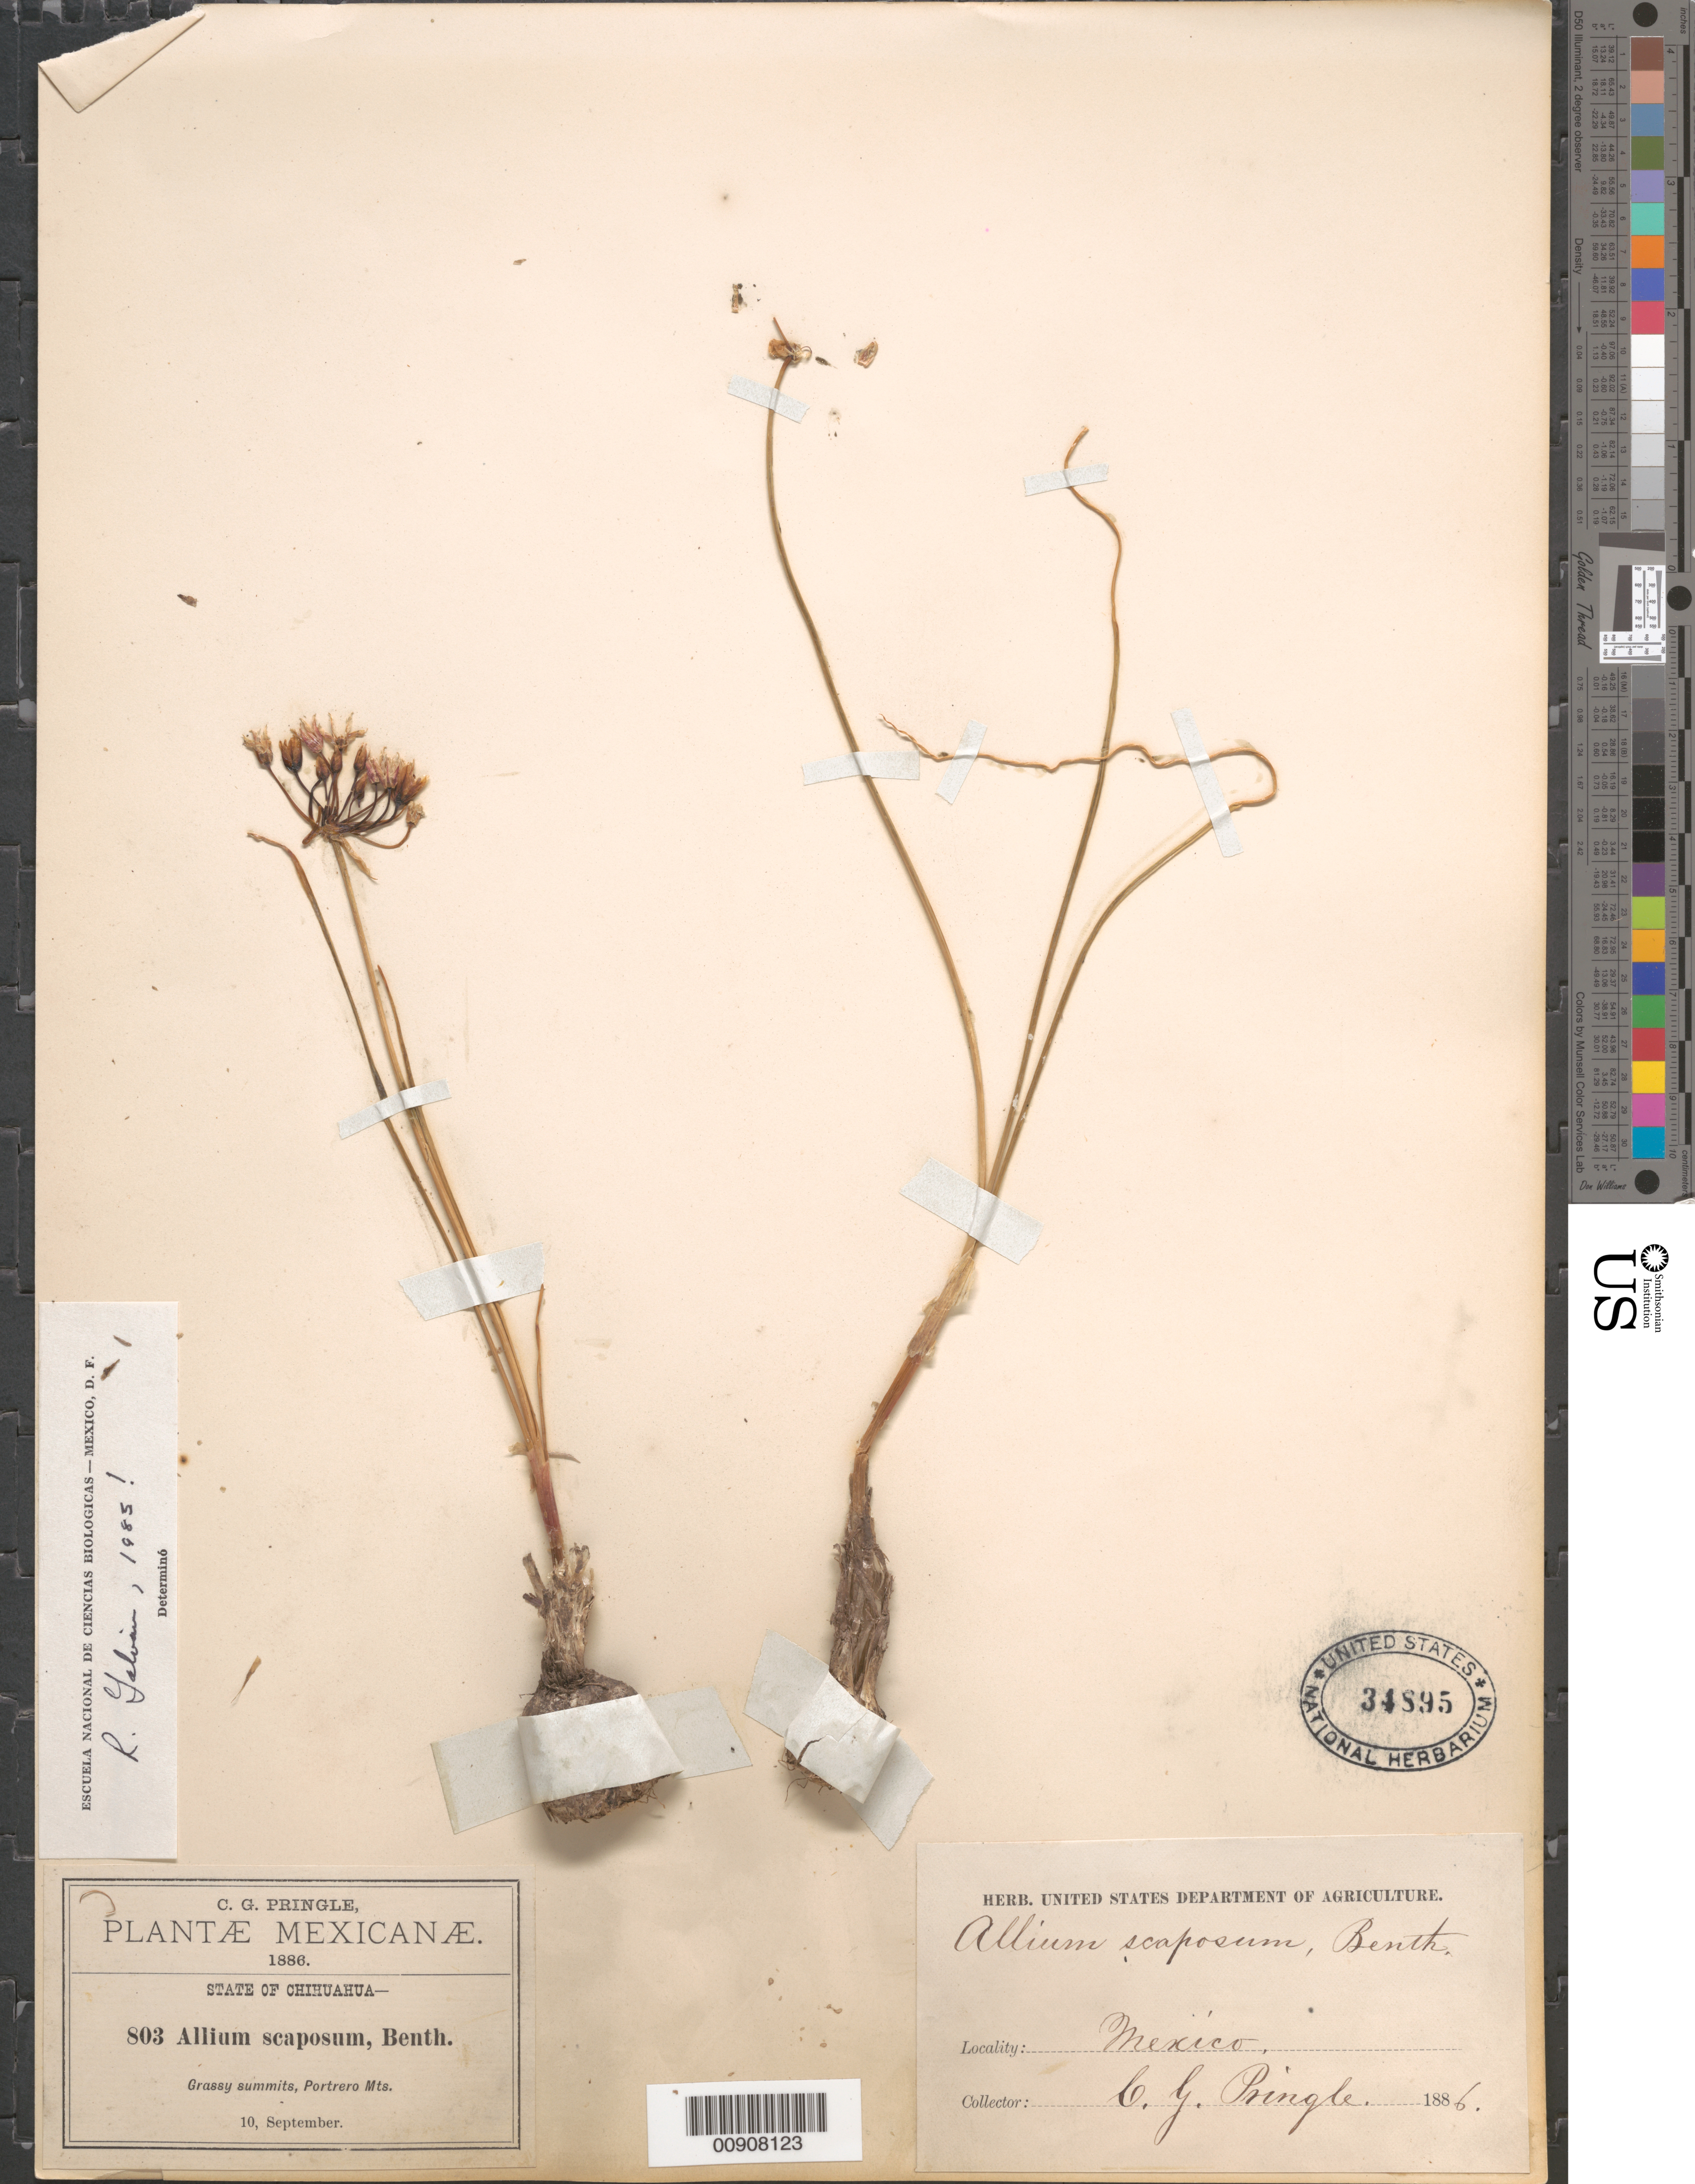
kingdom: Plantae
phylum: Tracheophyta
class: Liliopsida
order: Asparagales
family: Amaryllidaceae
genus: Allium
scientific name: Allium scaposum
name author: Benth.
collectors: C. G. Pringle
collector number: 803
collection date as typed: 10 Sep 1886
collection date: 1886-09-10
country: Mexico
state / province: Chihuahua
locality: Potrero Mts., State of Chihuahua.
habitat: Grassy summits.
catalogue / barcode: US 34895